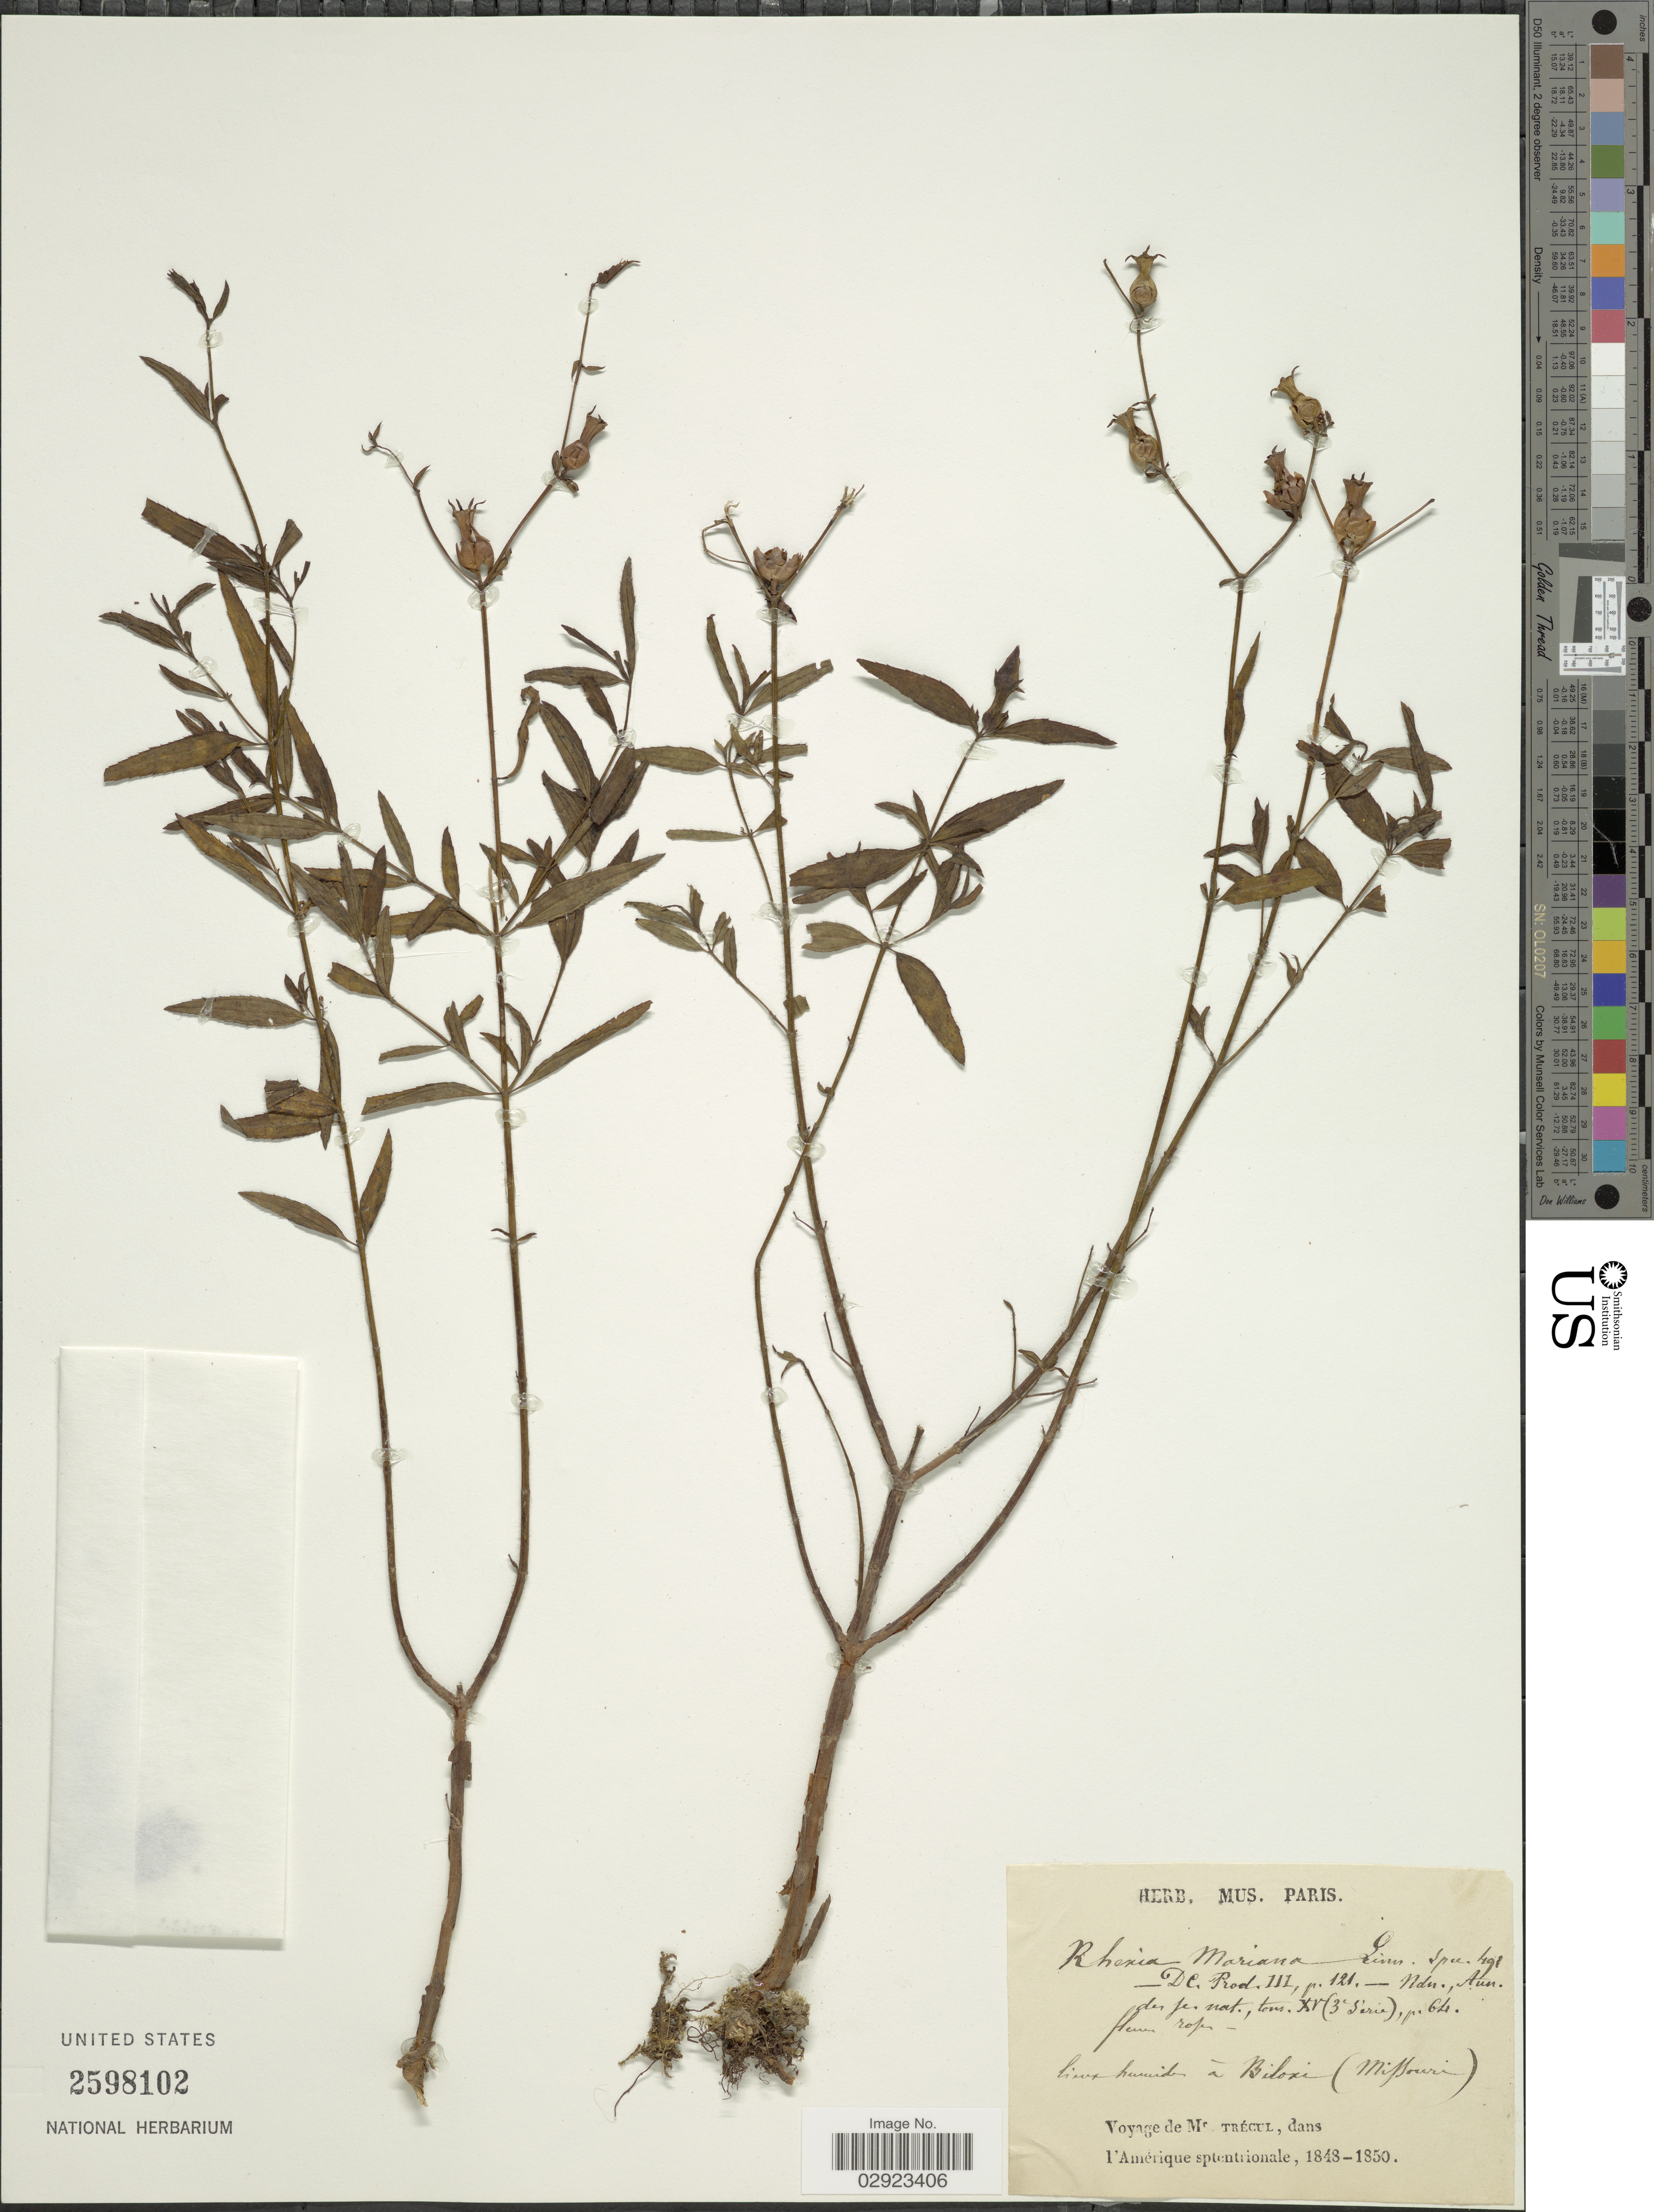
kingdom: Plantae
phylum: Tracheophyta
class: Magnoliopsida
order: Myrtales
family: Melastomataceae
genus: Rhexia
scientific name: Rhexia mariana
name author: L.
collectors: A. Trécul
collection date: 1848/1850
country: United States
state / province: Missouri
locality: Lieux humides á Biloxi.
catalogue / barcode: US 2598102